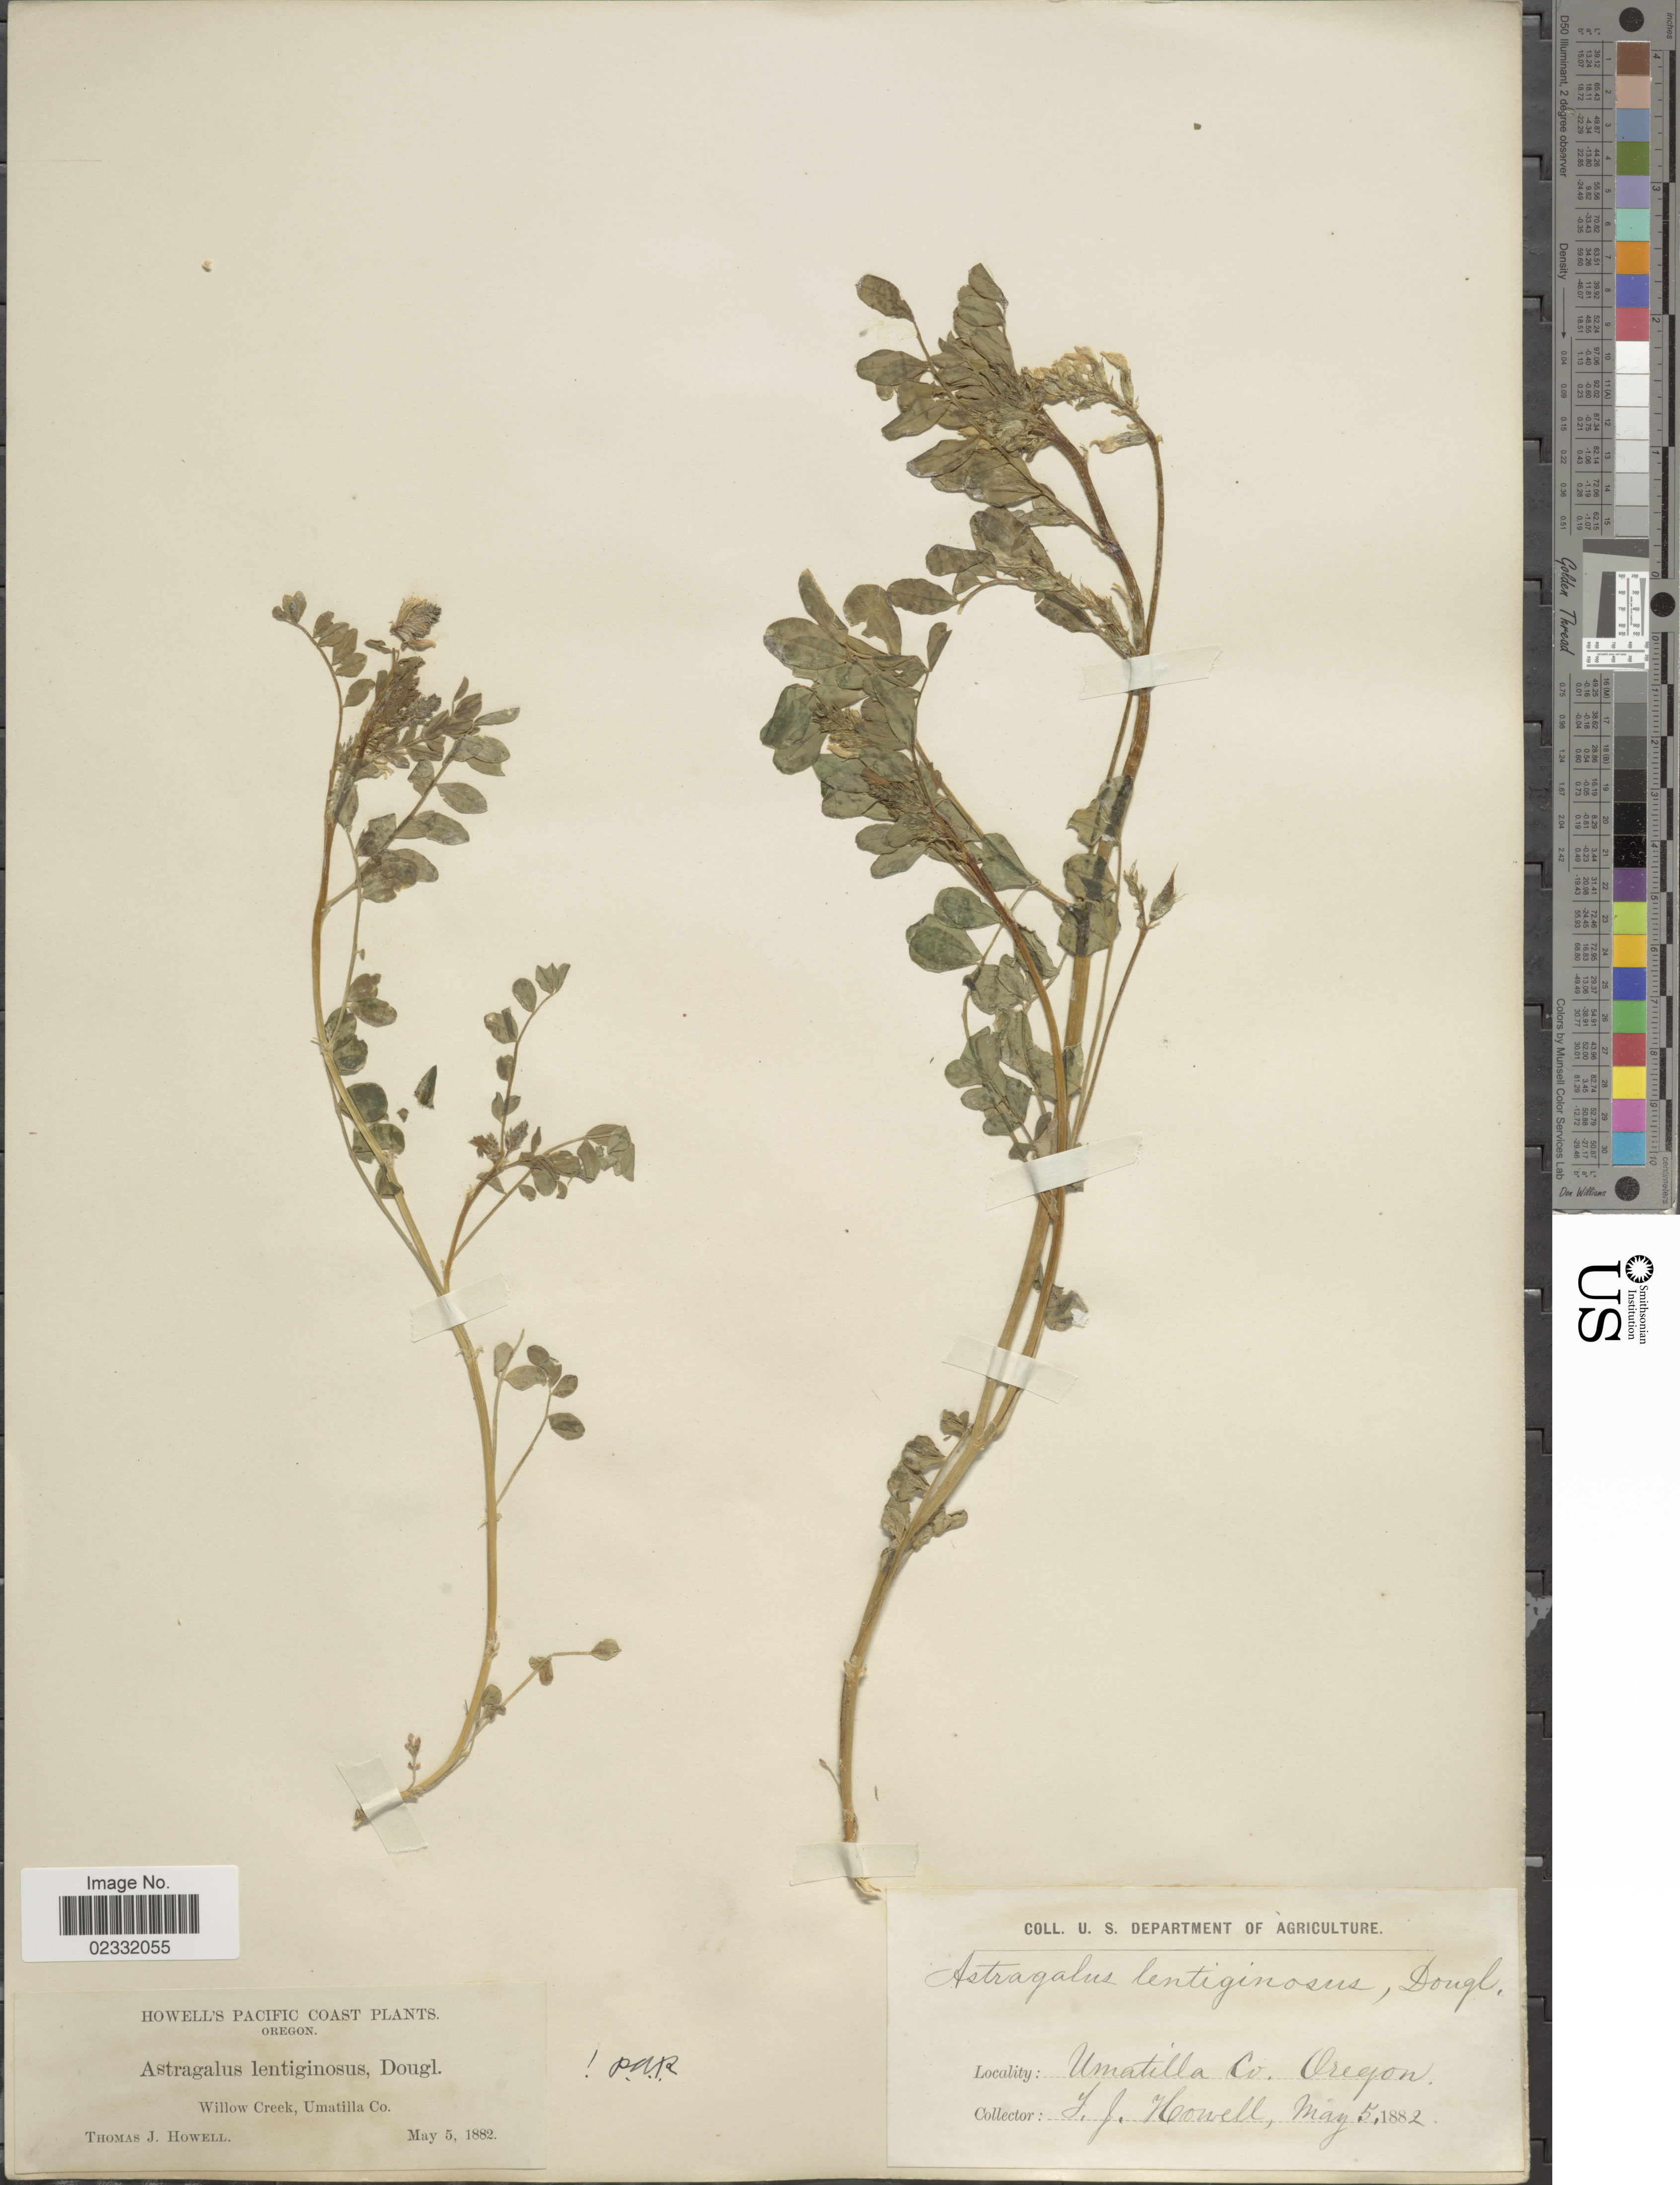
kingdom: Plantae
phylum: Tracheophyta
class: Magnoliopsida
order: Fabales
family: Fabaceae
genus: Astragalus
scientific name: Astragalus lentiginosus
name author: Douglas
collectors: T. J. Howell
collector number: s.n. 05051882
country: United States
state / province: Oregon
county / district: Umatilla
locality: Willow Creek, Umatilla Co.